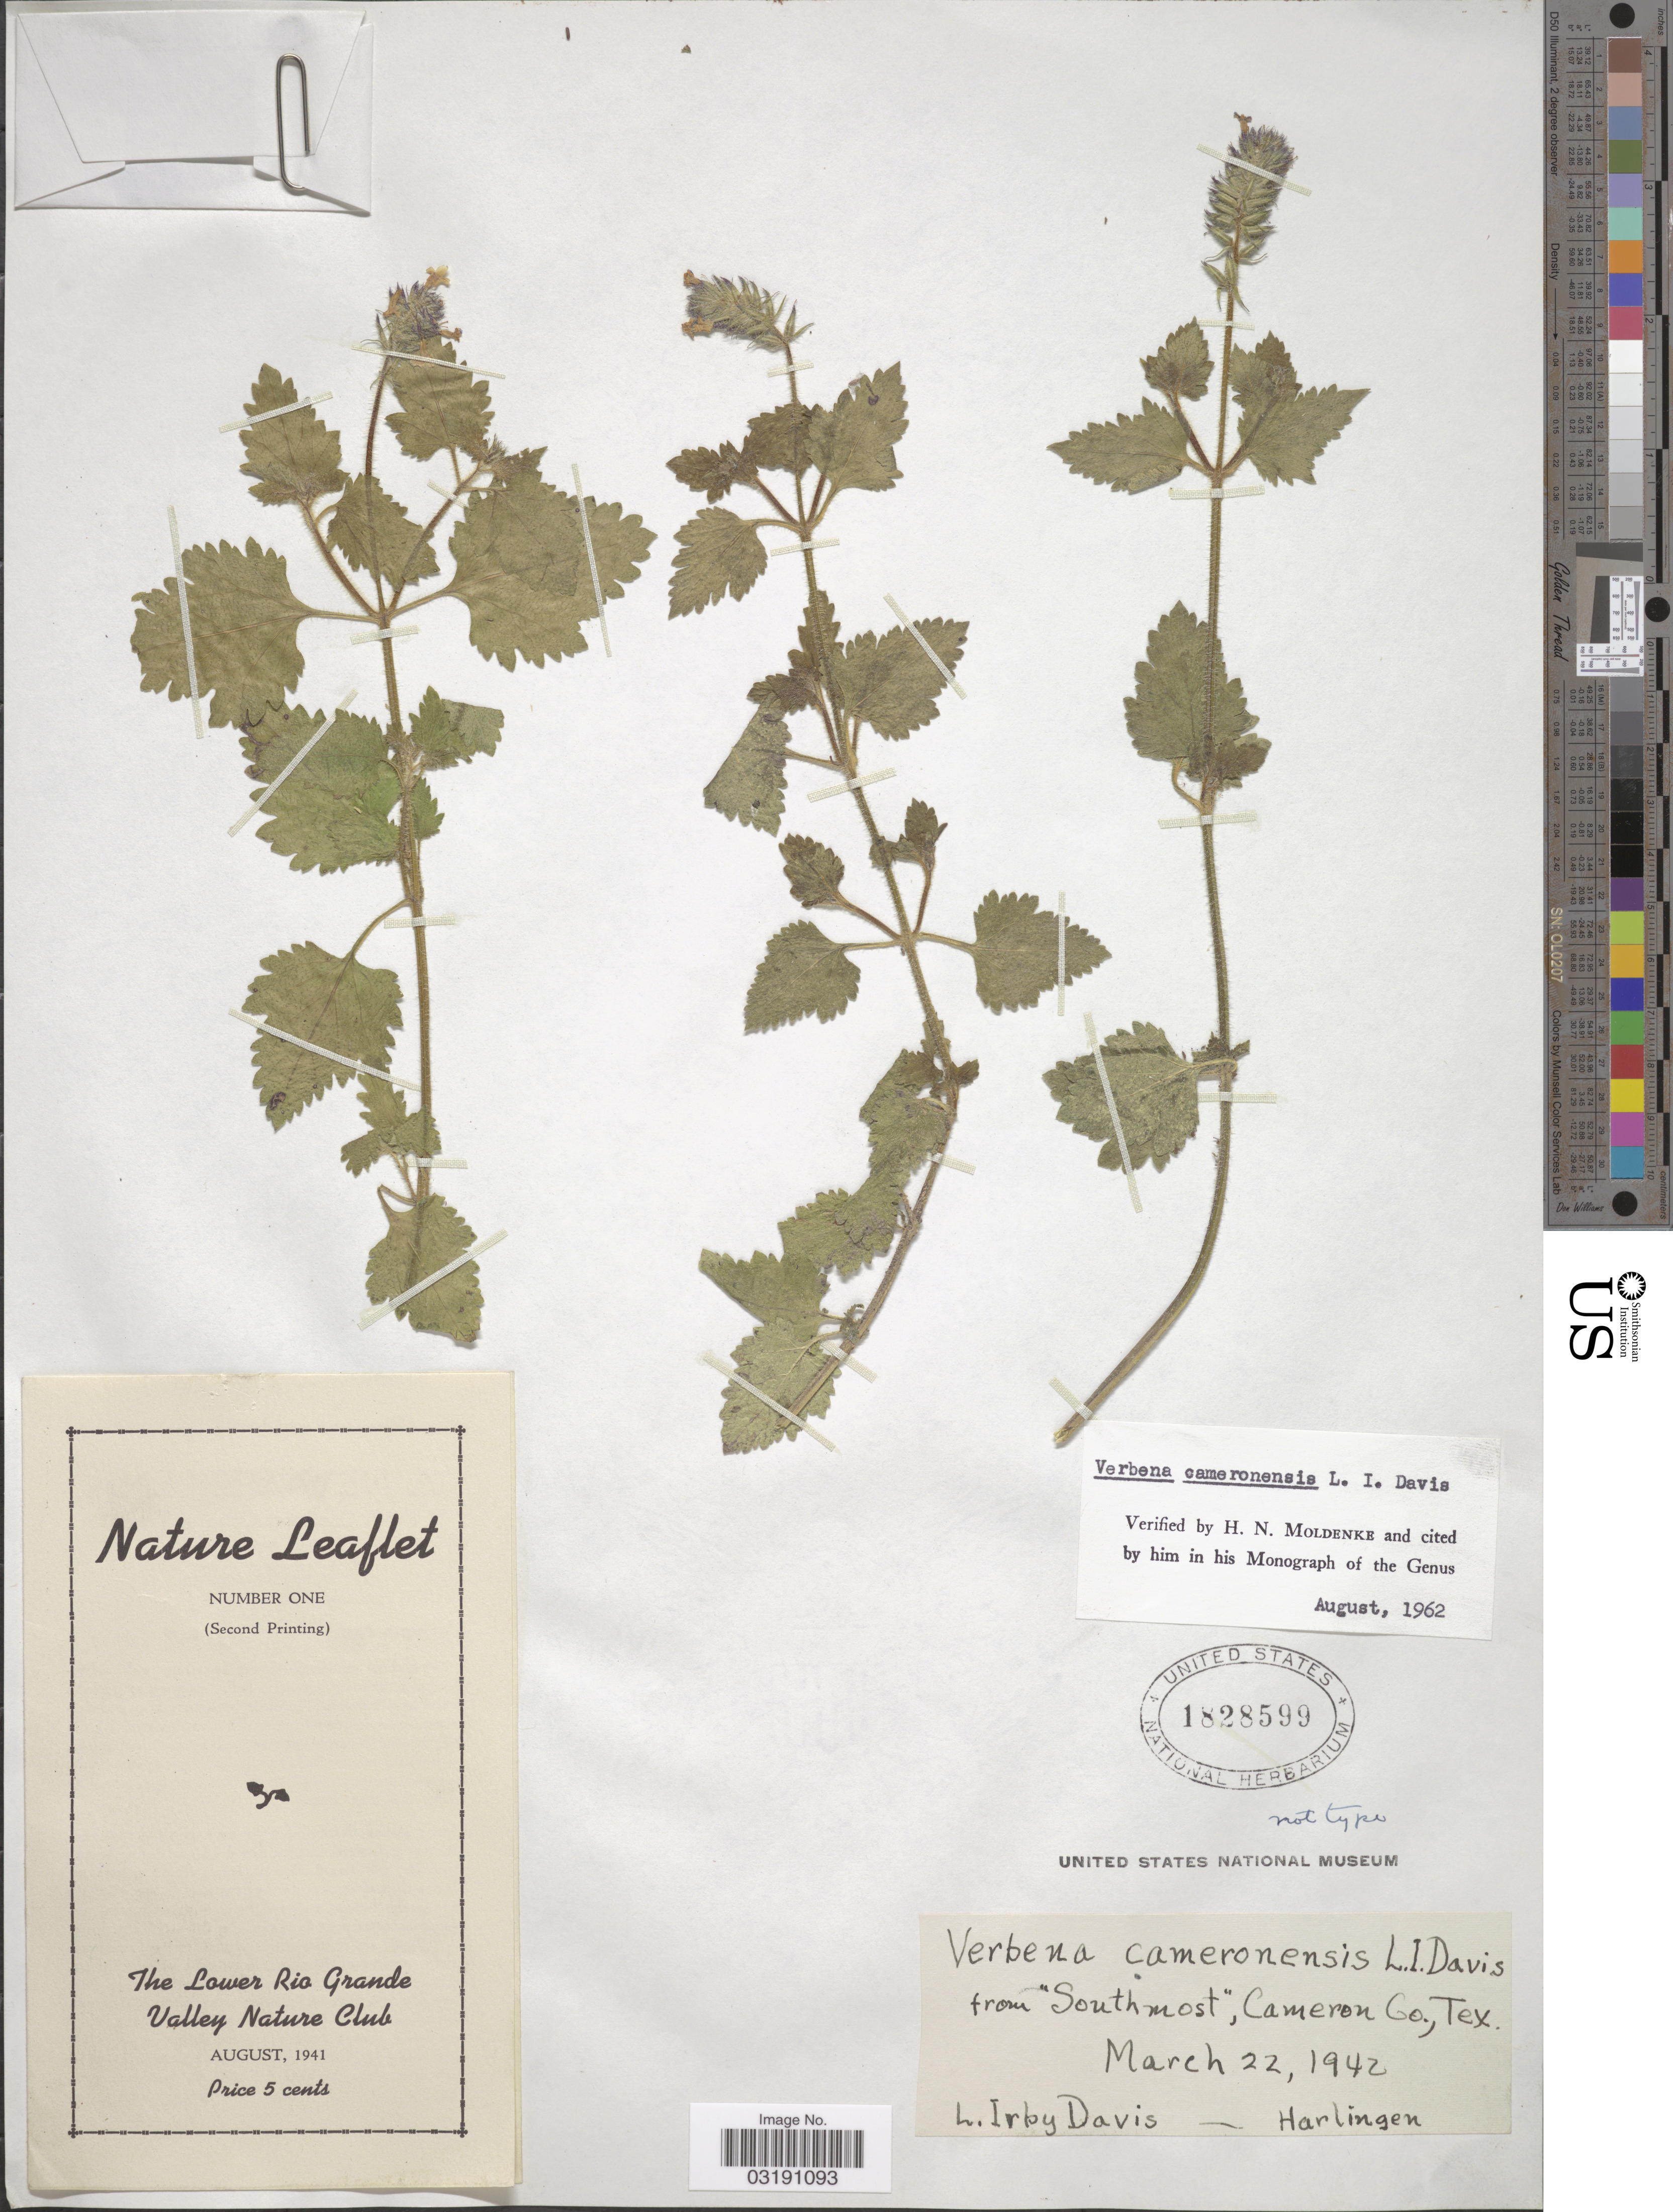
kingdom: Plantae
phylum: Tracheophyta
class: Magnoliopsida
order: Lamiales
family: Verbenaceae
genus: Verbena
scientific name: Verbena cameronensis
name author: L.I. Davis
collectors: L. Davis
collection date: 1942-03-22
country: United States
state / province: Texas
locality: Southmost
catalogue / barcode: US 1828599